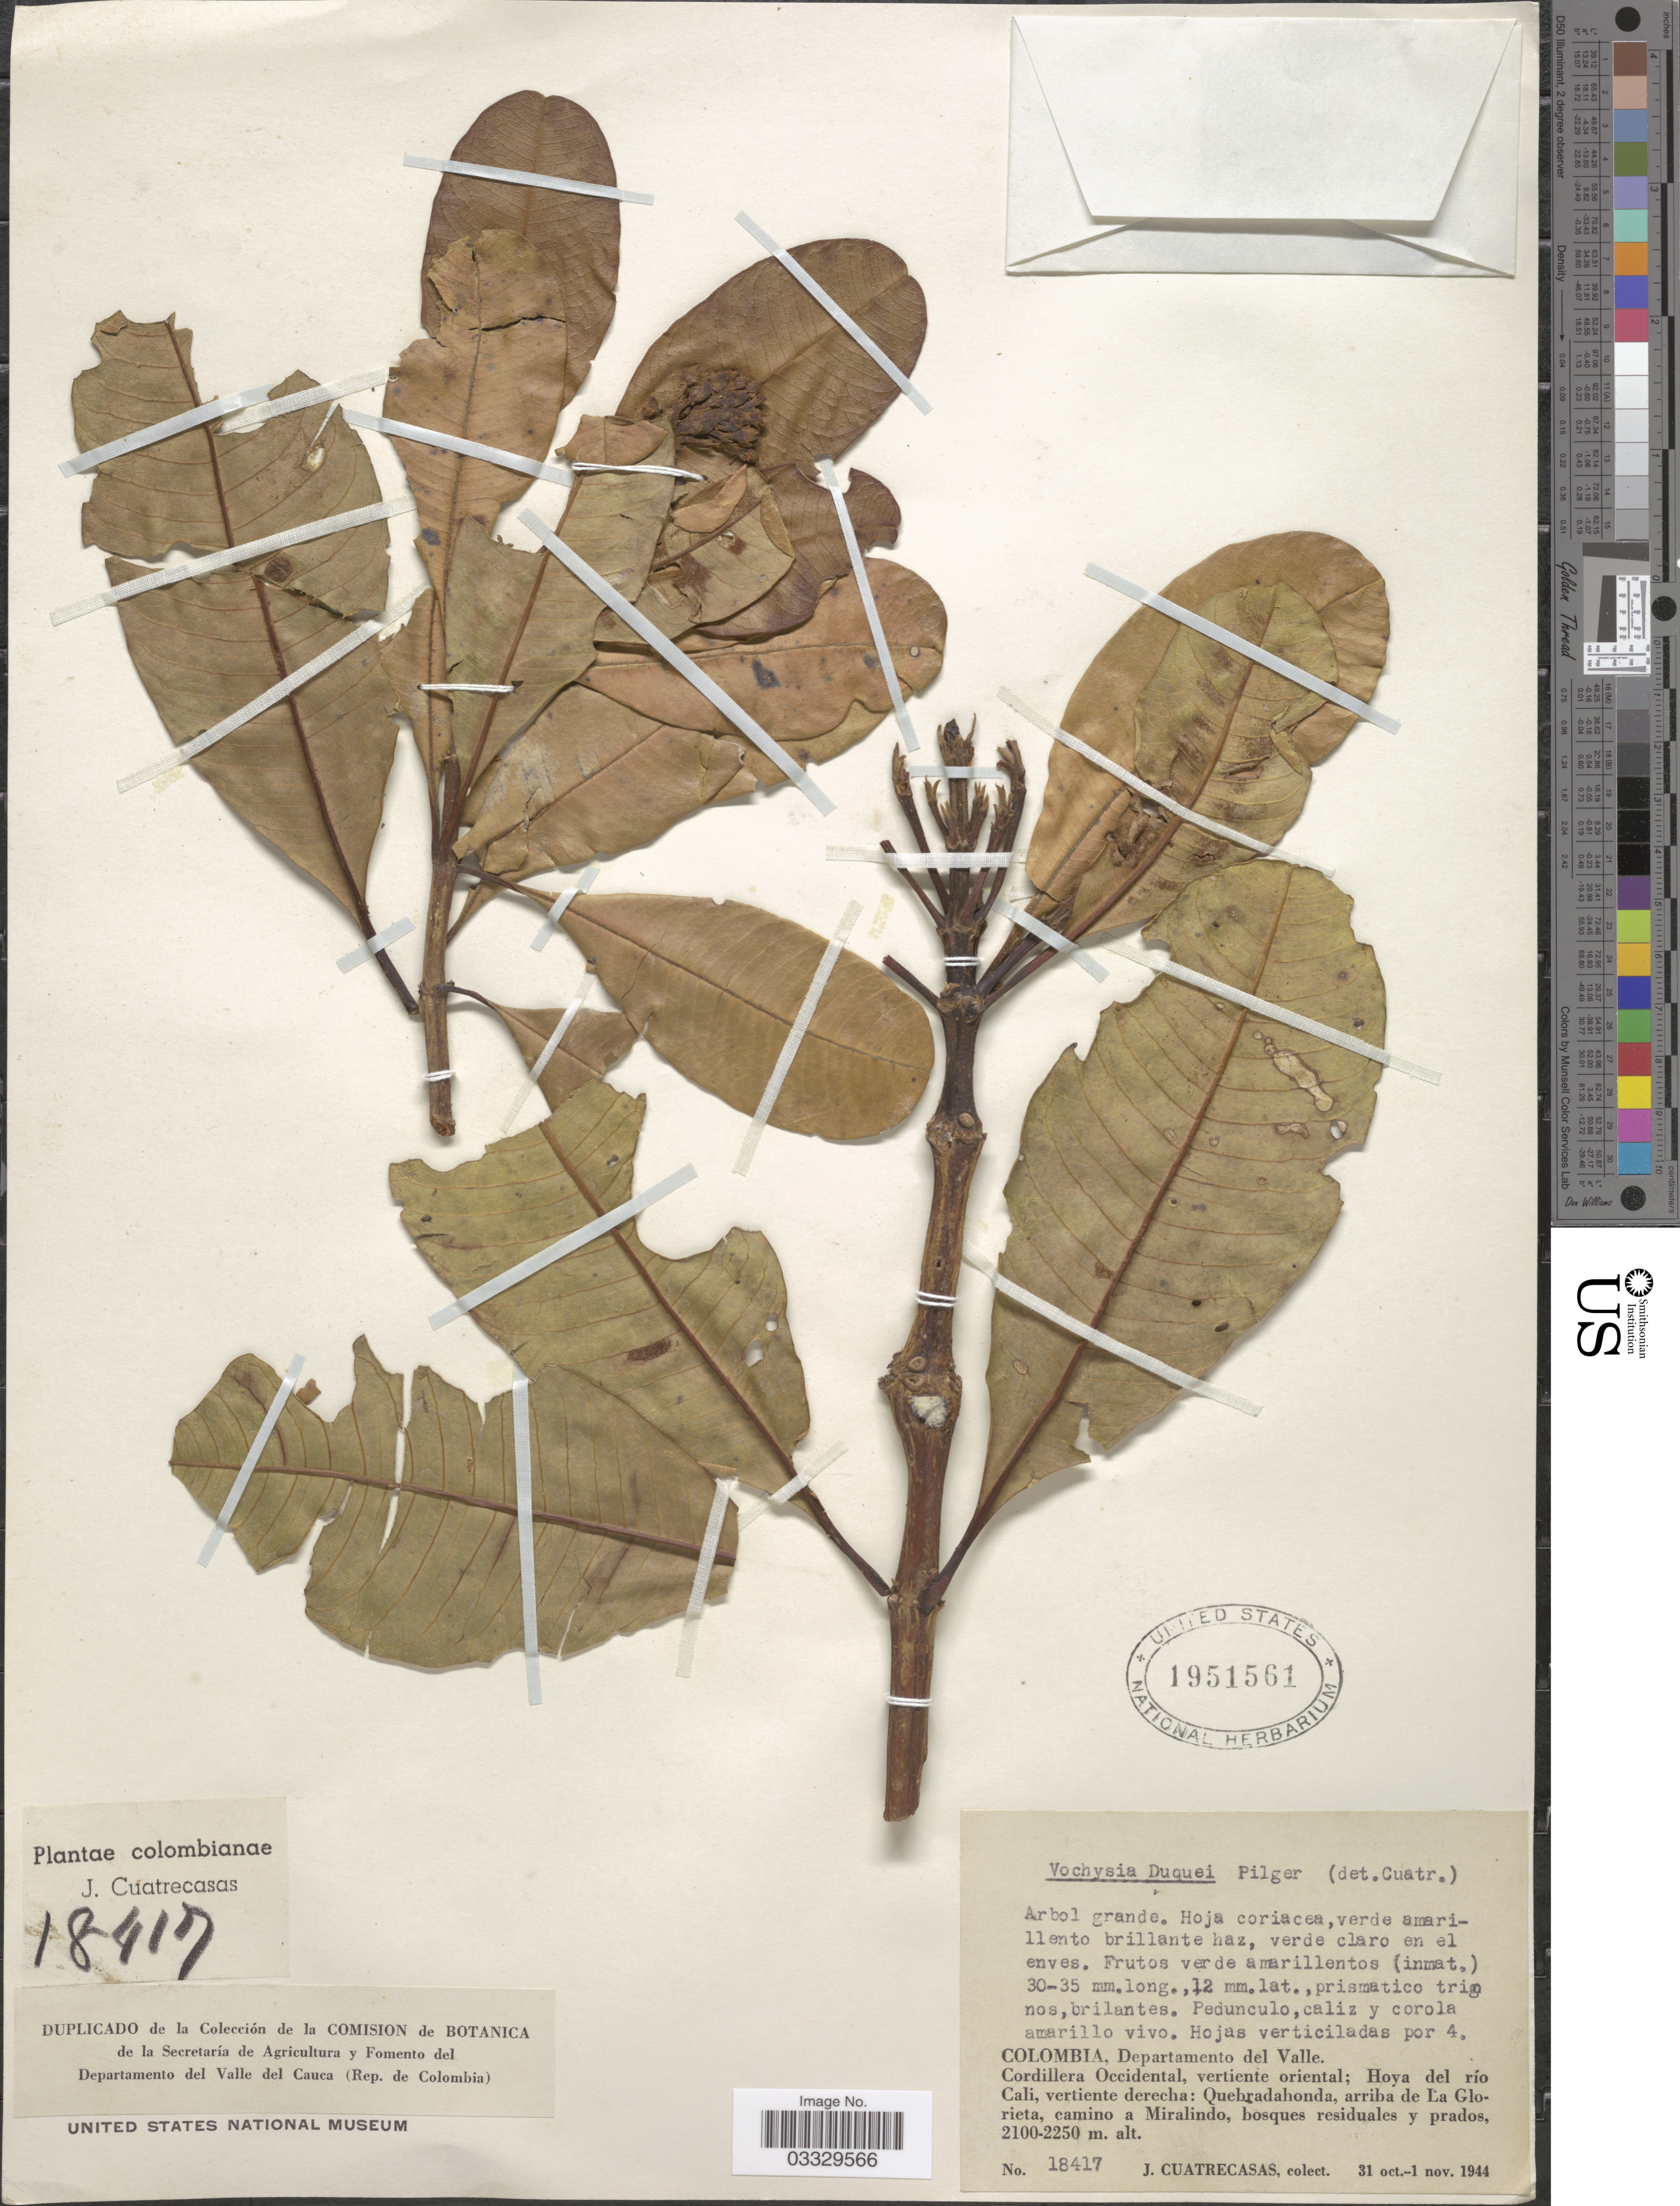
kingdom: Plantae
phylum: Tracheophyta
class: Magnoliopsida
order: Myrtales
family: Vochysiaceae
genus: Vochysia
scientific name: Vochysia duquei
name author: Pilg. in Burret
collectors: J. Cuatrecasas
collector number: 18417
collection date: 1944-10-31/1944-11-01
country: Colombia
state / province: Valle del Cauca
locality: Departamento del Valle. Cordillera Occidental, vertiente oriental; Hoya del río Cali, vertiente derecha: Quebradahonda, arriba de La Glorieta, camino a Miralindo.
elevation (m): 2100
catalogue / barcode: US 1951561